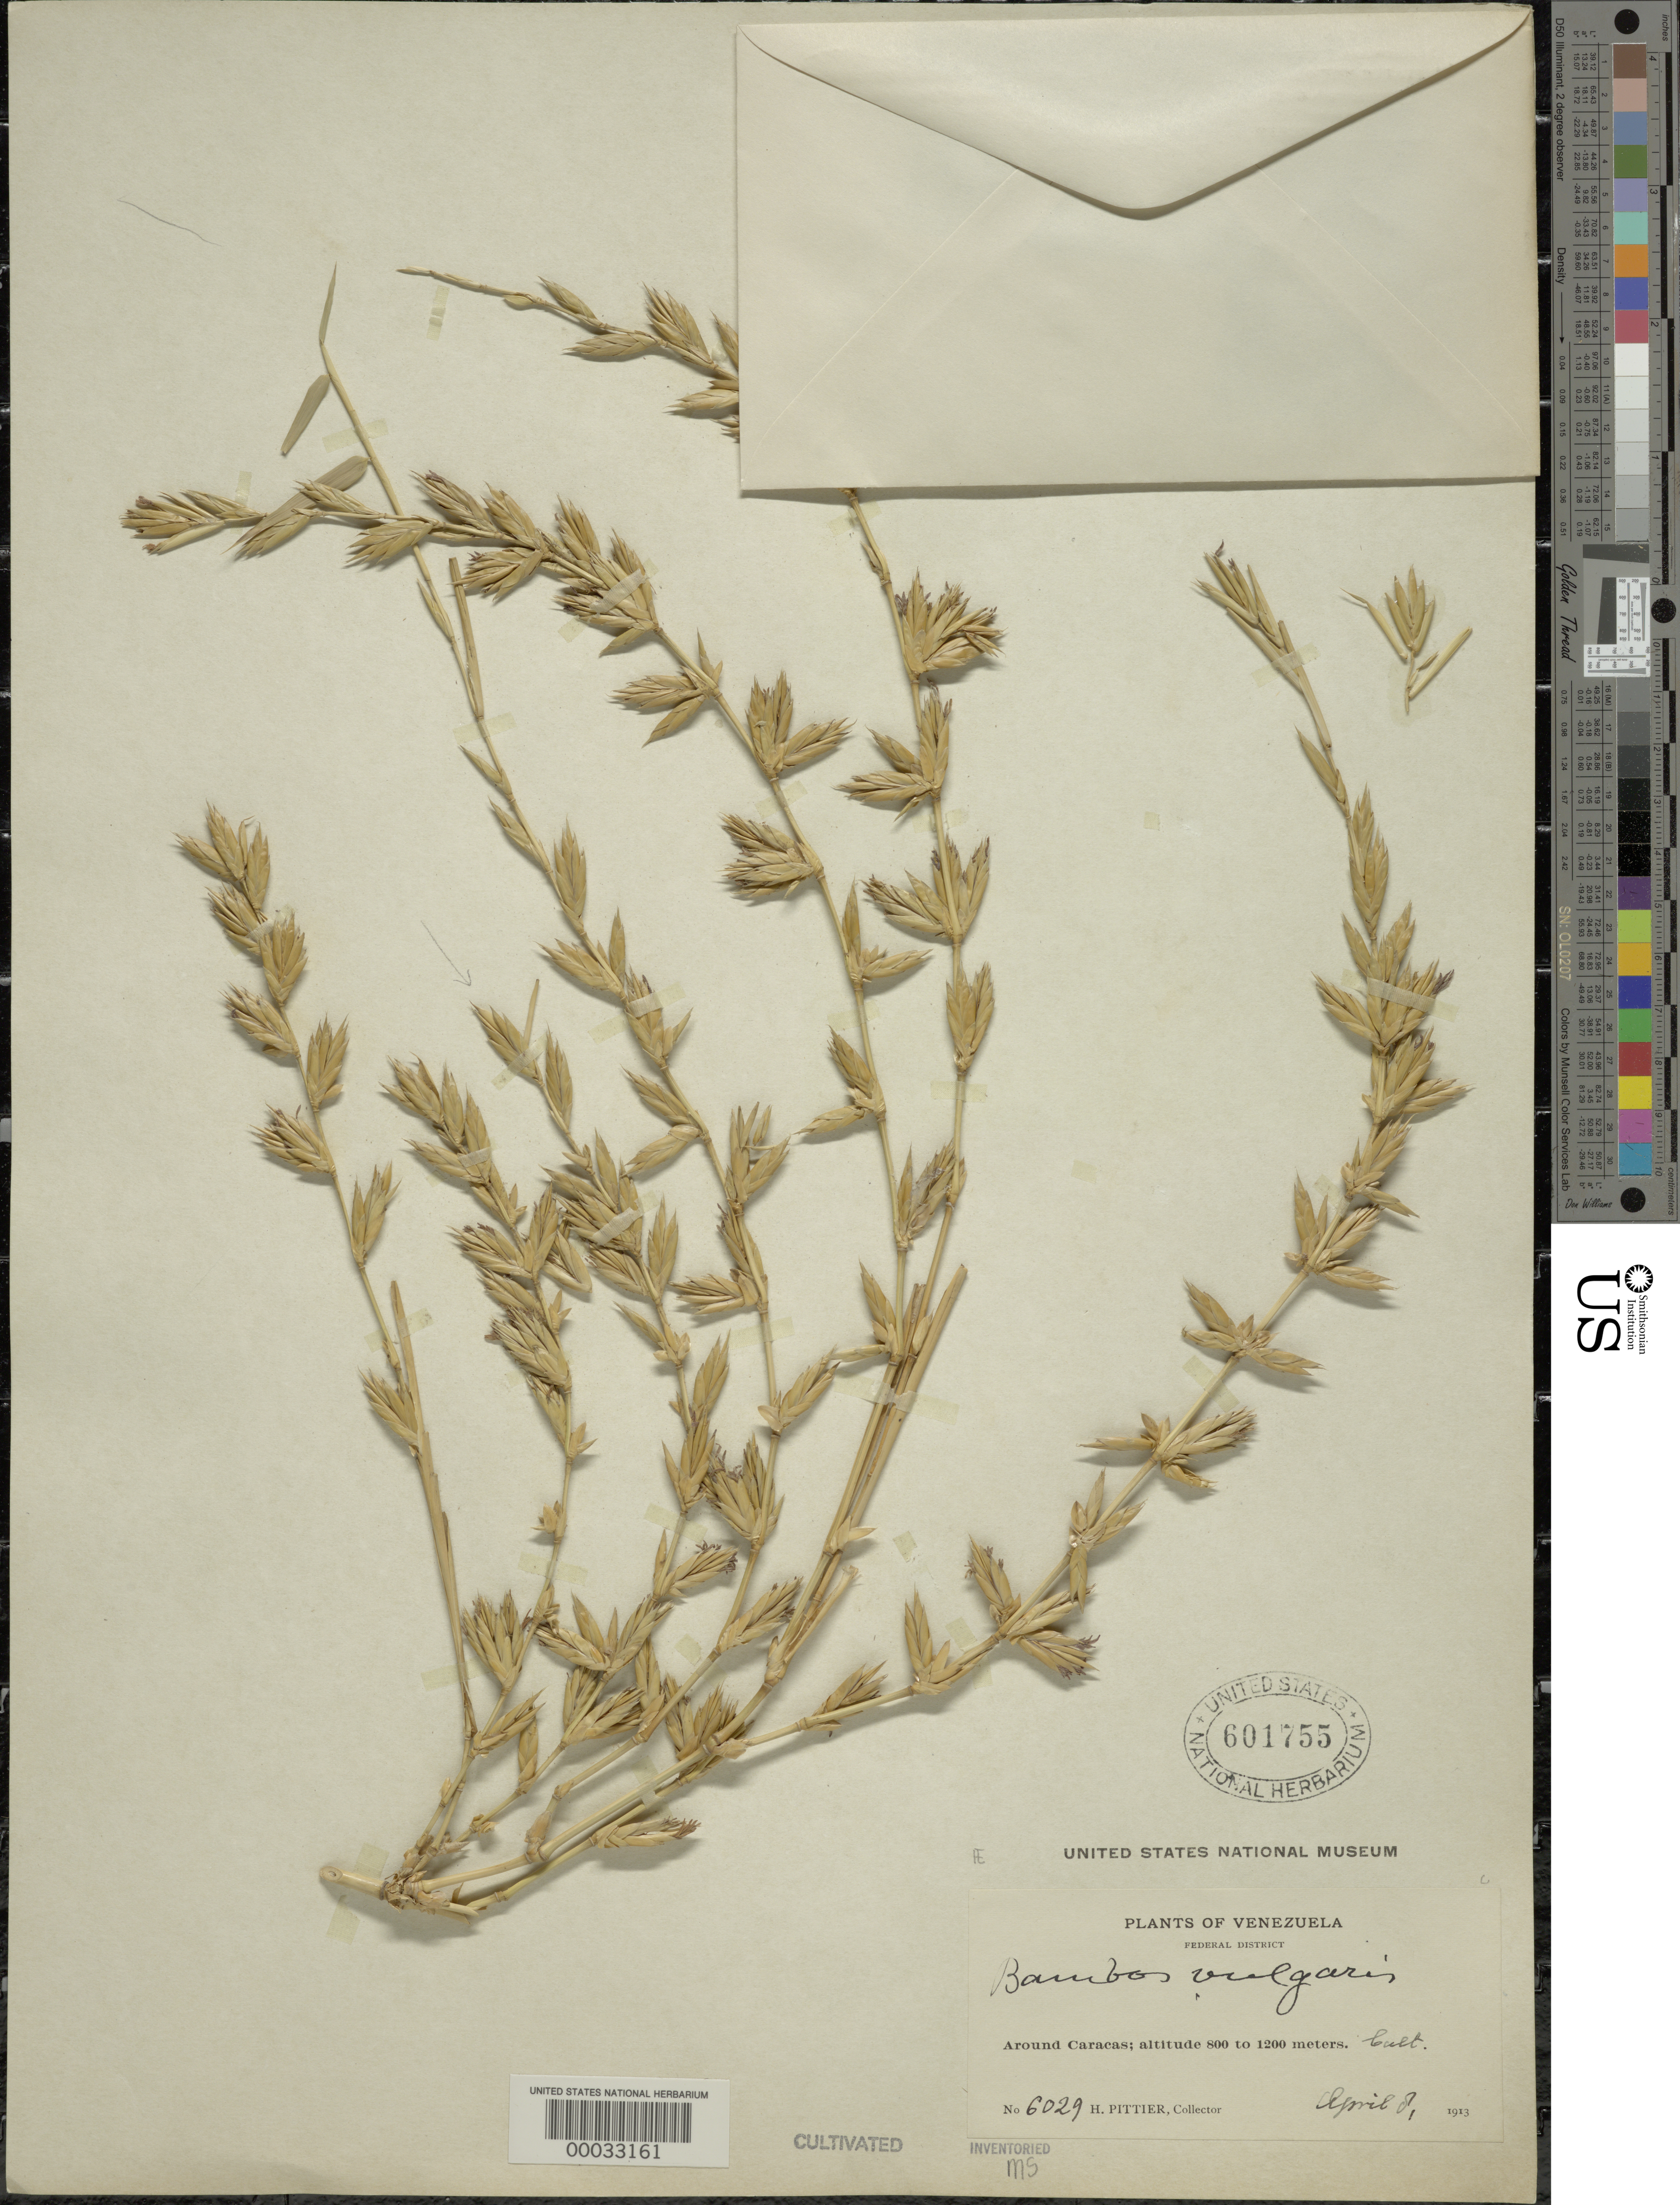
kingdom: Plantae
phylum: Tracheophyta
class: Liliopsida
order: Poales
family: Poaceae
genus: Bambusa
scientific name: Bambusa vulgaris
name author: Schrad. ex J.C. Wendl.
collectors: H. F. Pittier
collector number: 6029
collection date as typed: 08 Apr 1913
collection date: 1913-04-08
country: Venezuela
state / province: Distrito Federal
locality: Caracas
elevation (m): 800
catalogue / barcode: US 601755